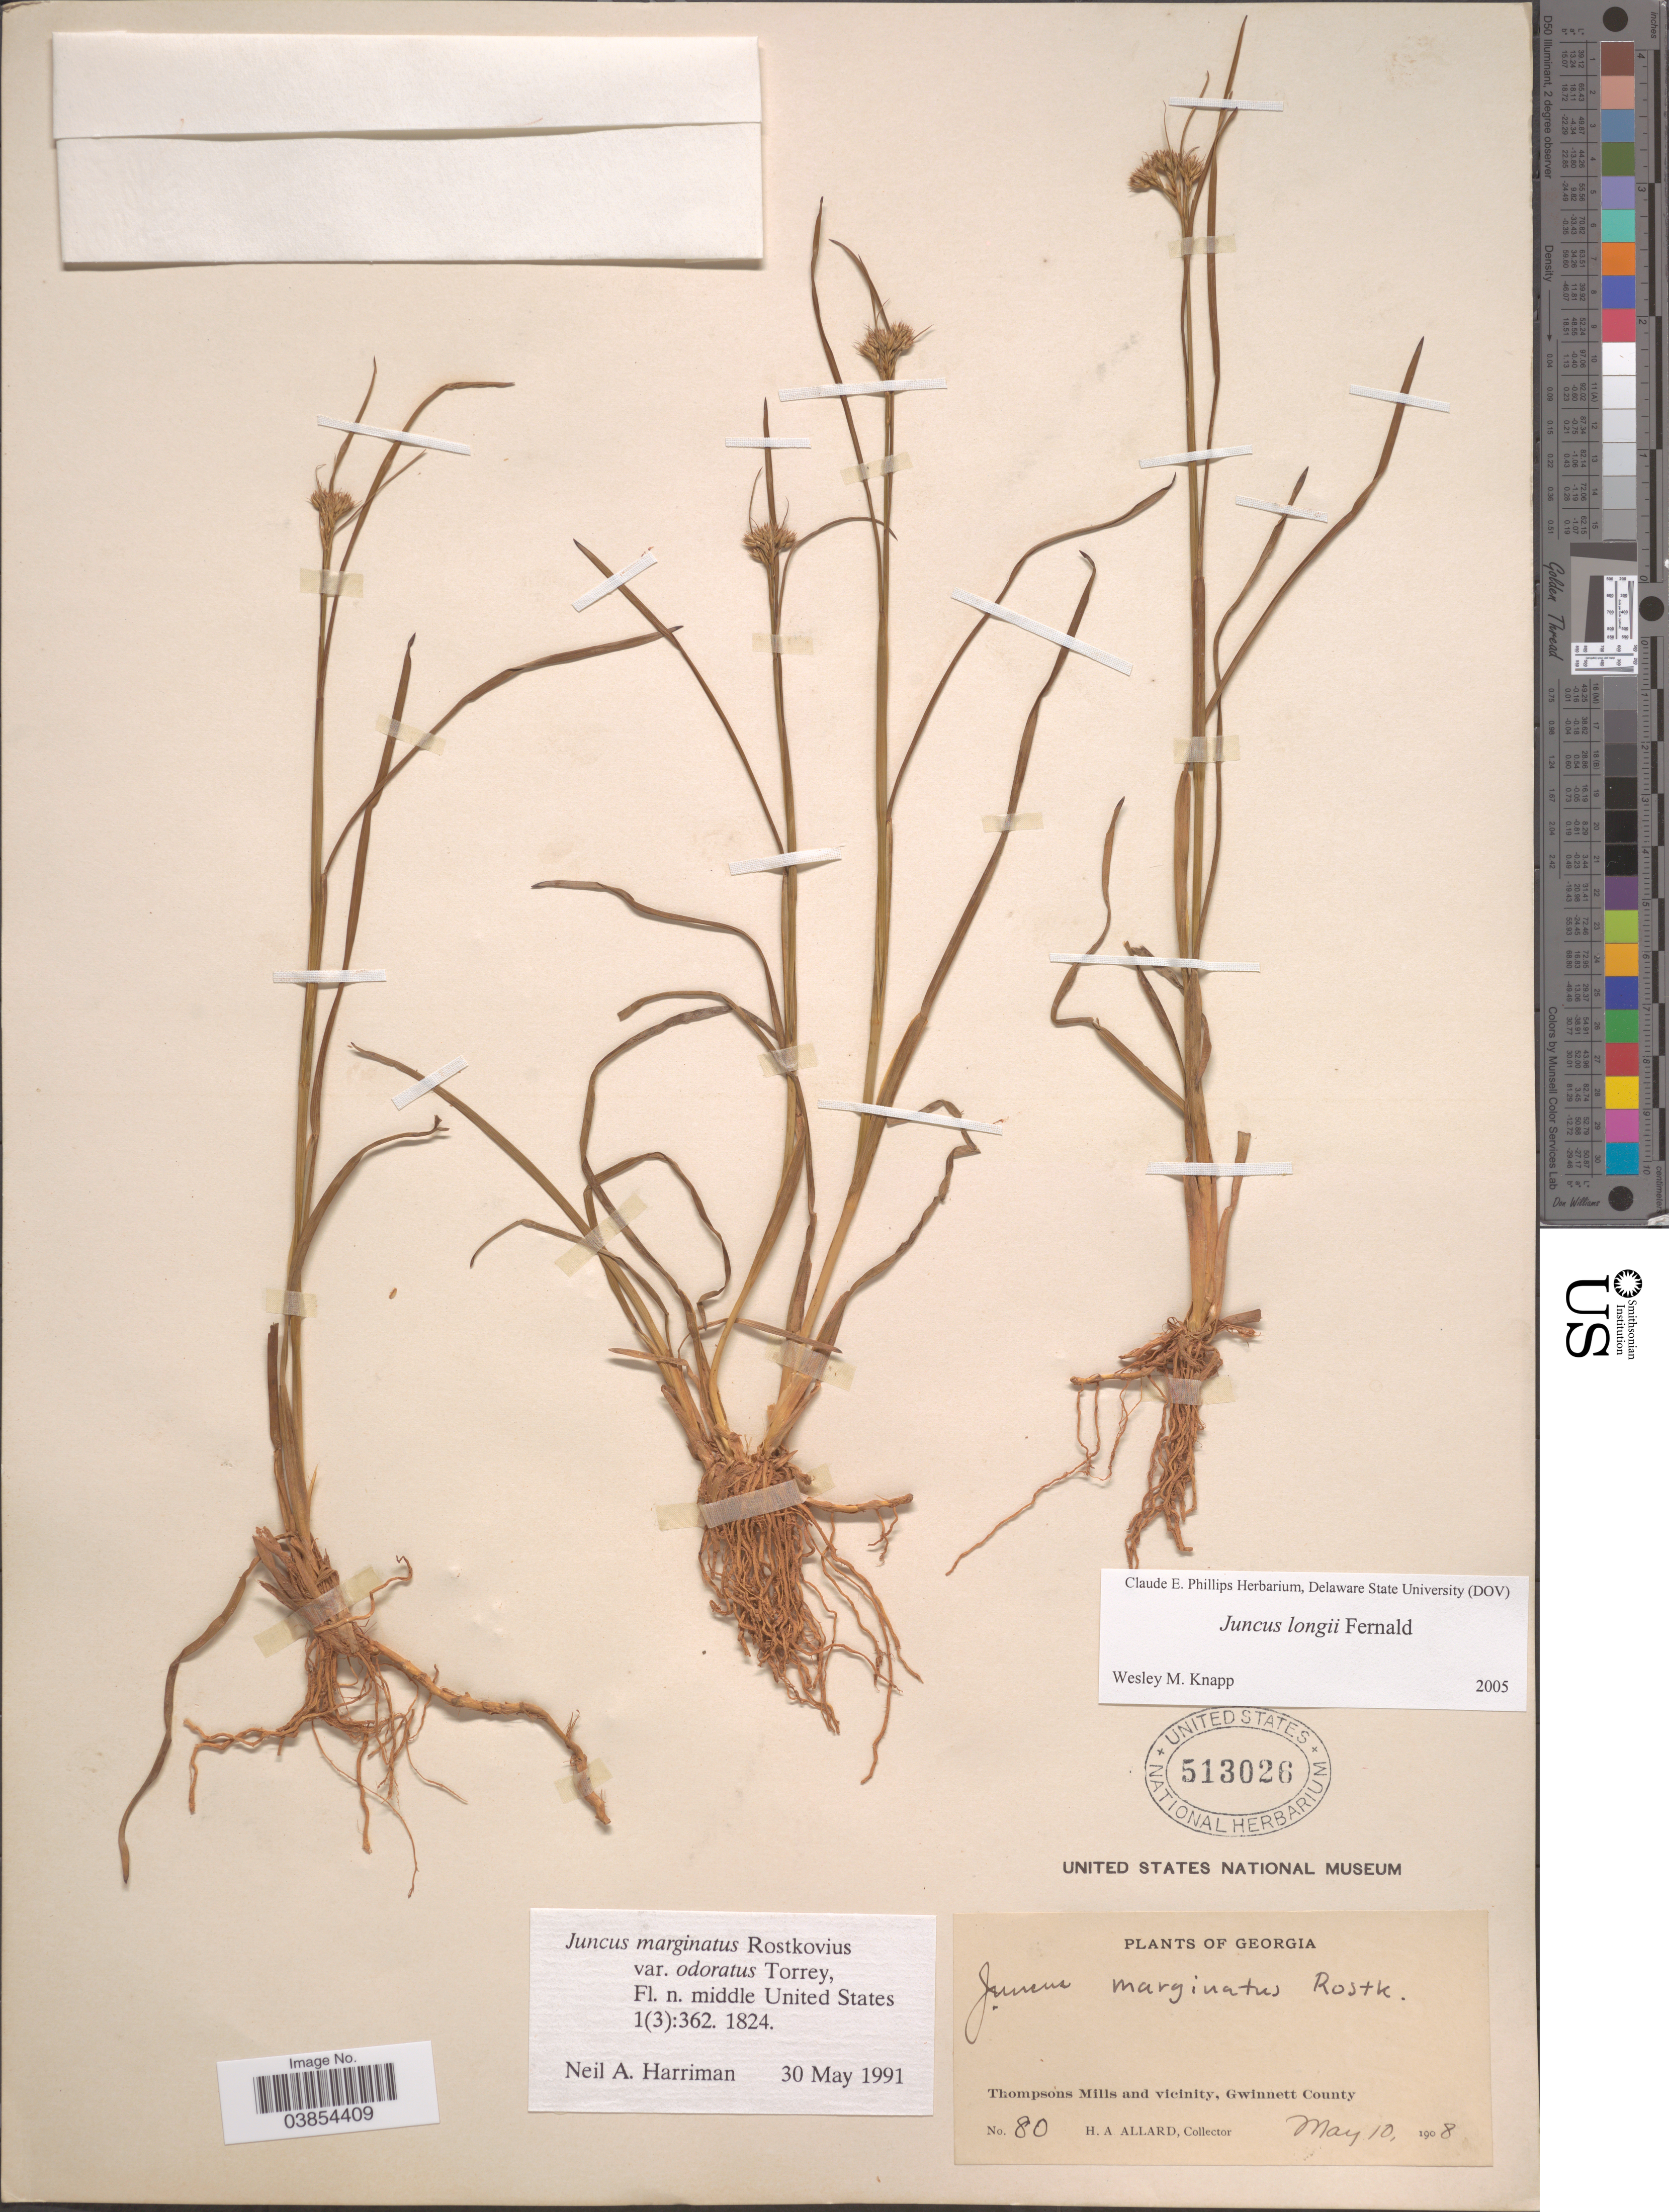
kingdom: Plantae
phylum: Tracheophyta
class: Liliopsida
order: Poales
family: Juncaceae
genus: Juncus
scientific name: Juncus longii Fernald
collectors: H. A. Allard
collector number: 80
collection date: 1908-05-10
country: United States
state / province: Georgia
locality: Thompson's and vicinity, Gwinnett County.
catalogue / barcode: US 513026